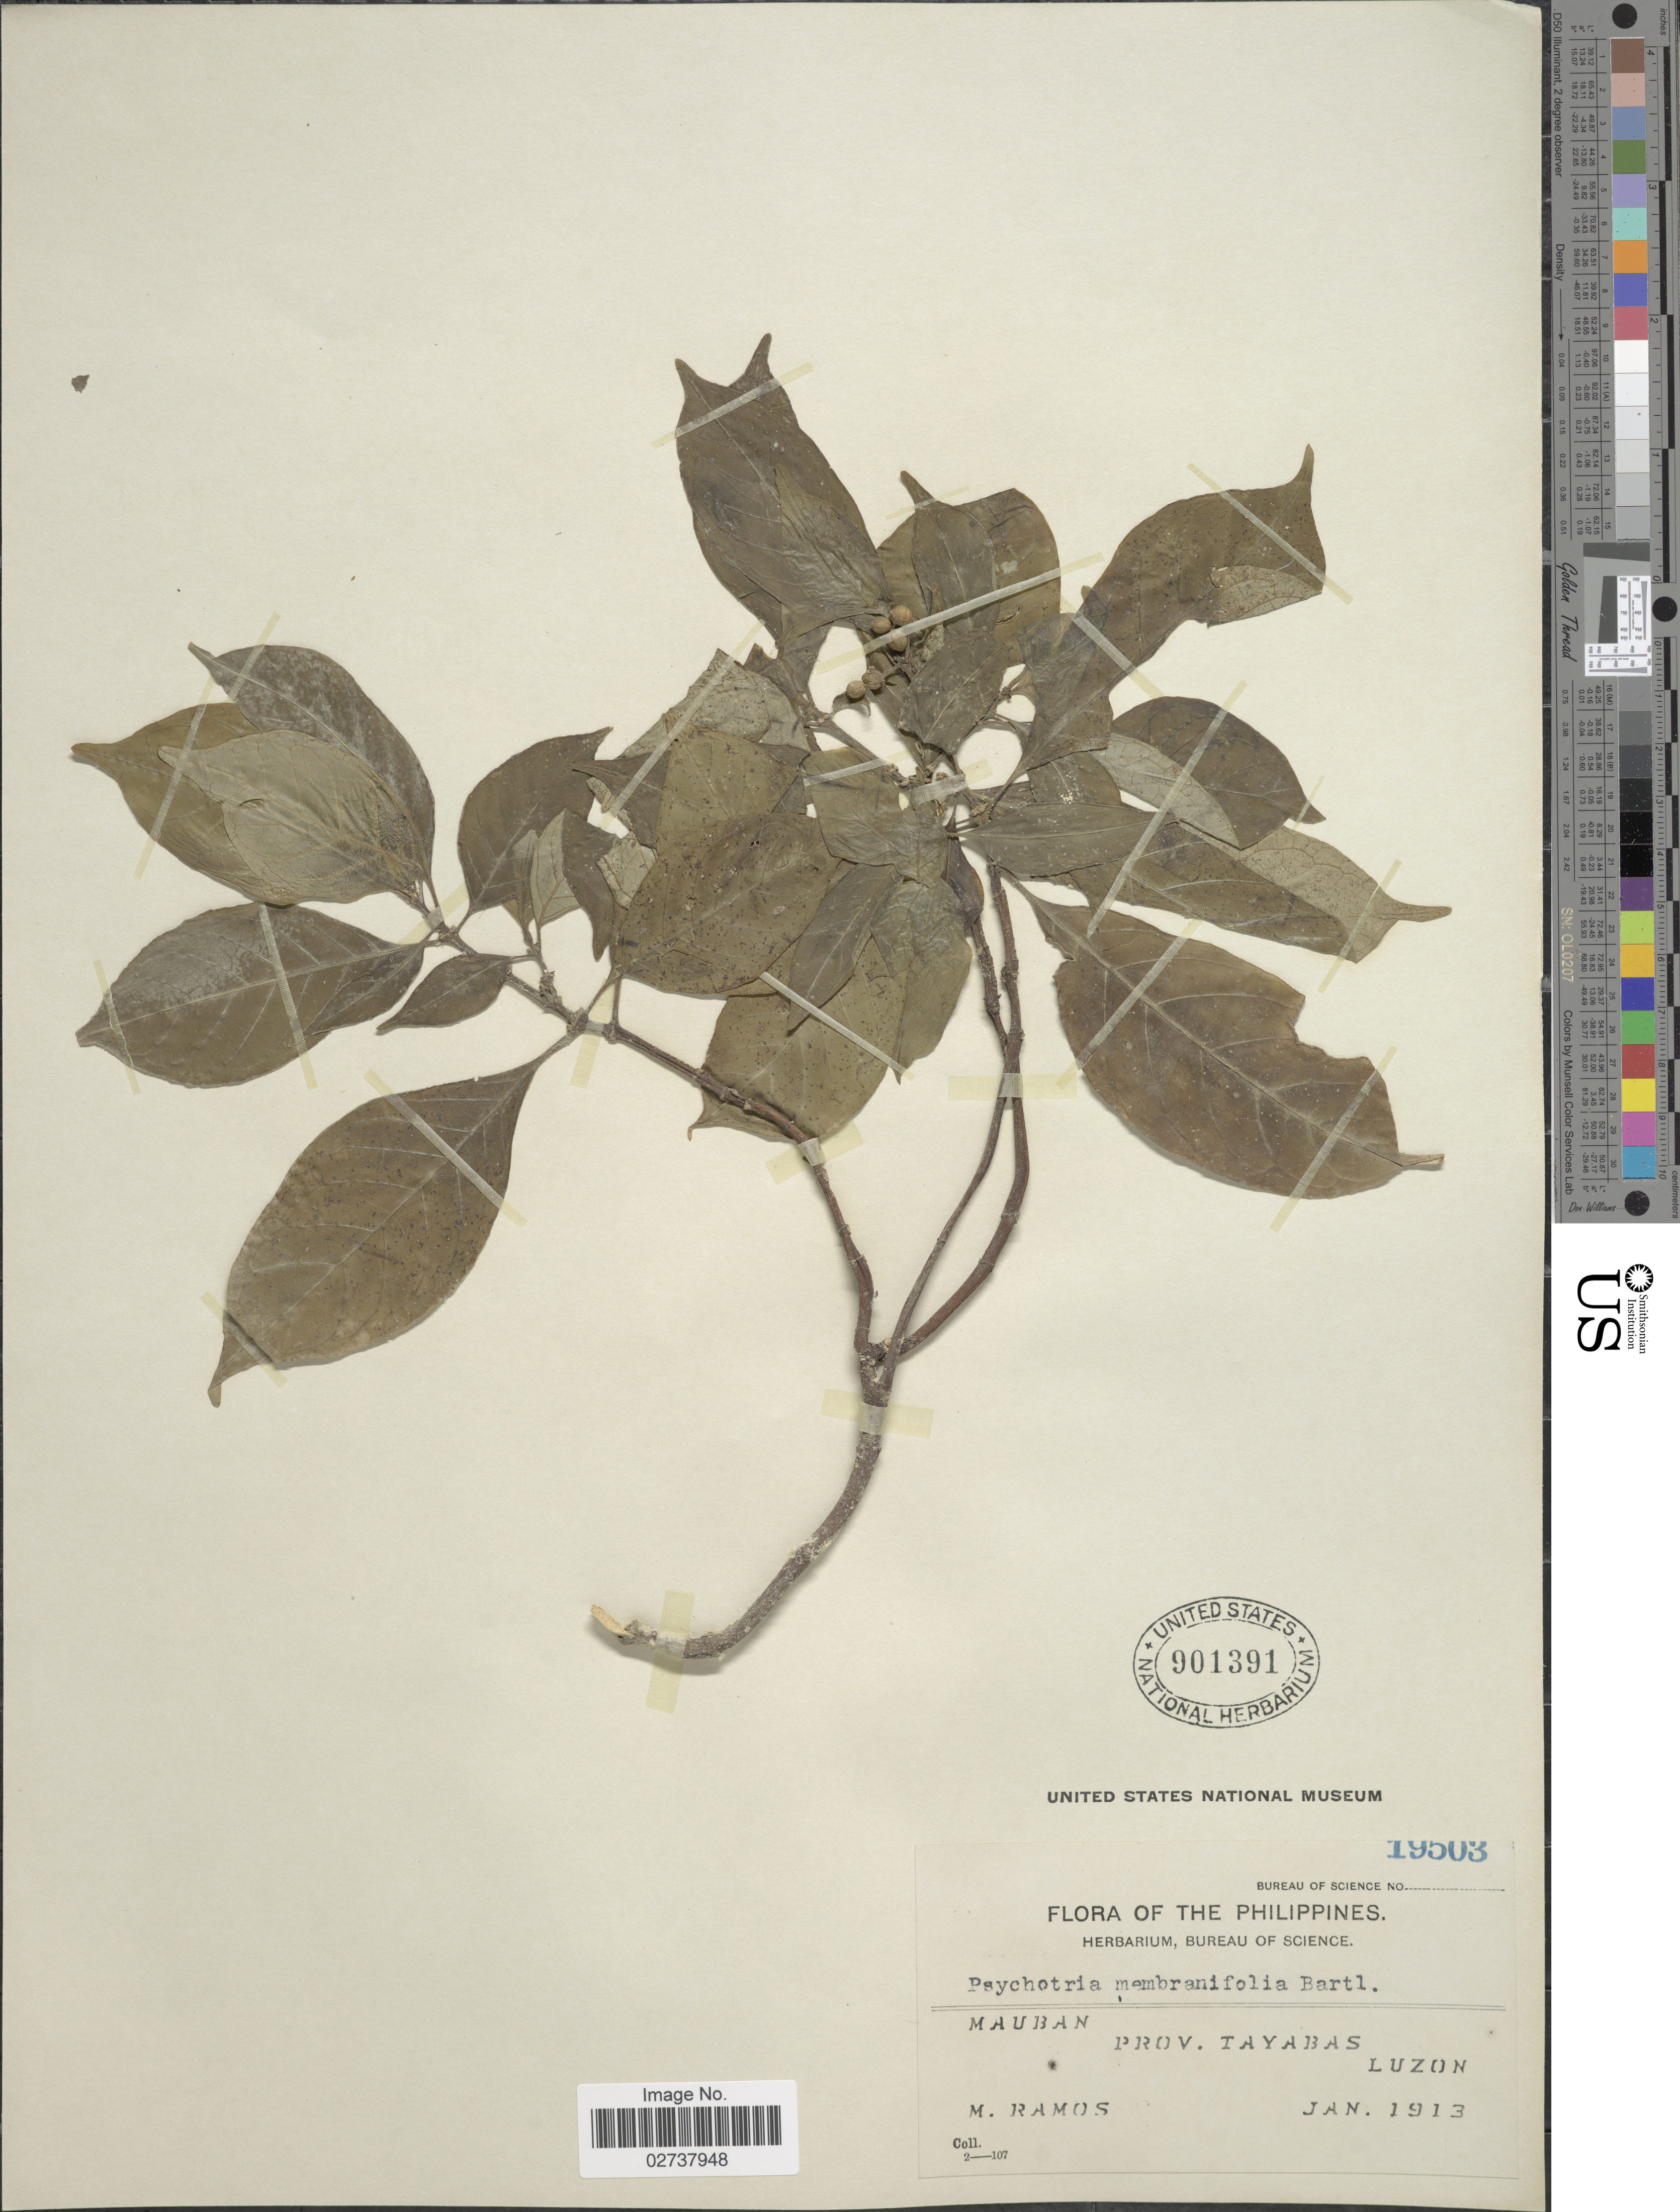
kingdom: Plantae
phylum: Tracheophyta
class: Magnoliopsida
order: Gentianales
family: Rubiaceae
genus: Psychotria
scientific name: Psychotria membranifolia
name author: Bartl. ex A. DC.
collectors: M. Ramos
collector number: Bureau of Science 19503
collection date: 1913-01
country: Philippines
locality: Mauban, Tayabas, Luzon.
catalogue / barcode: US 901391